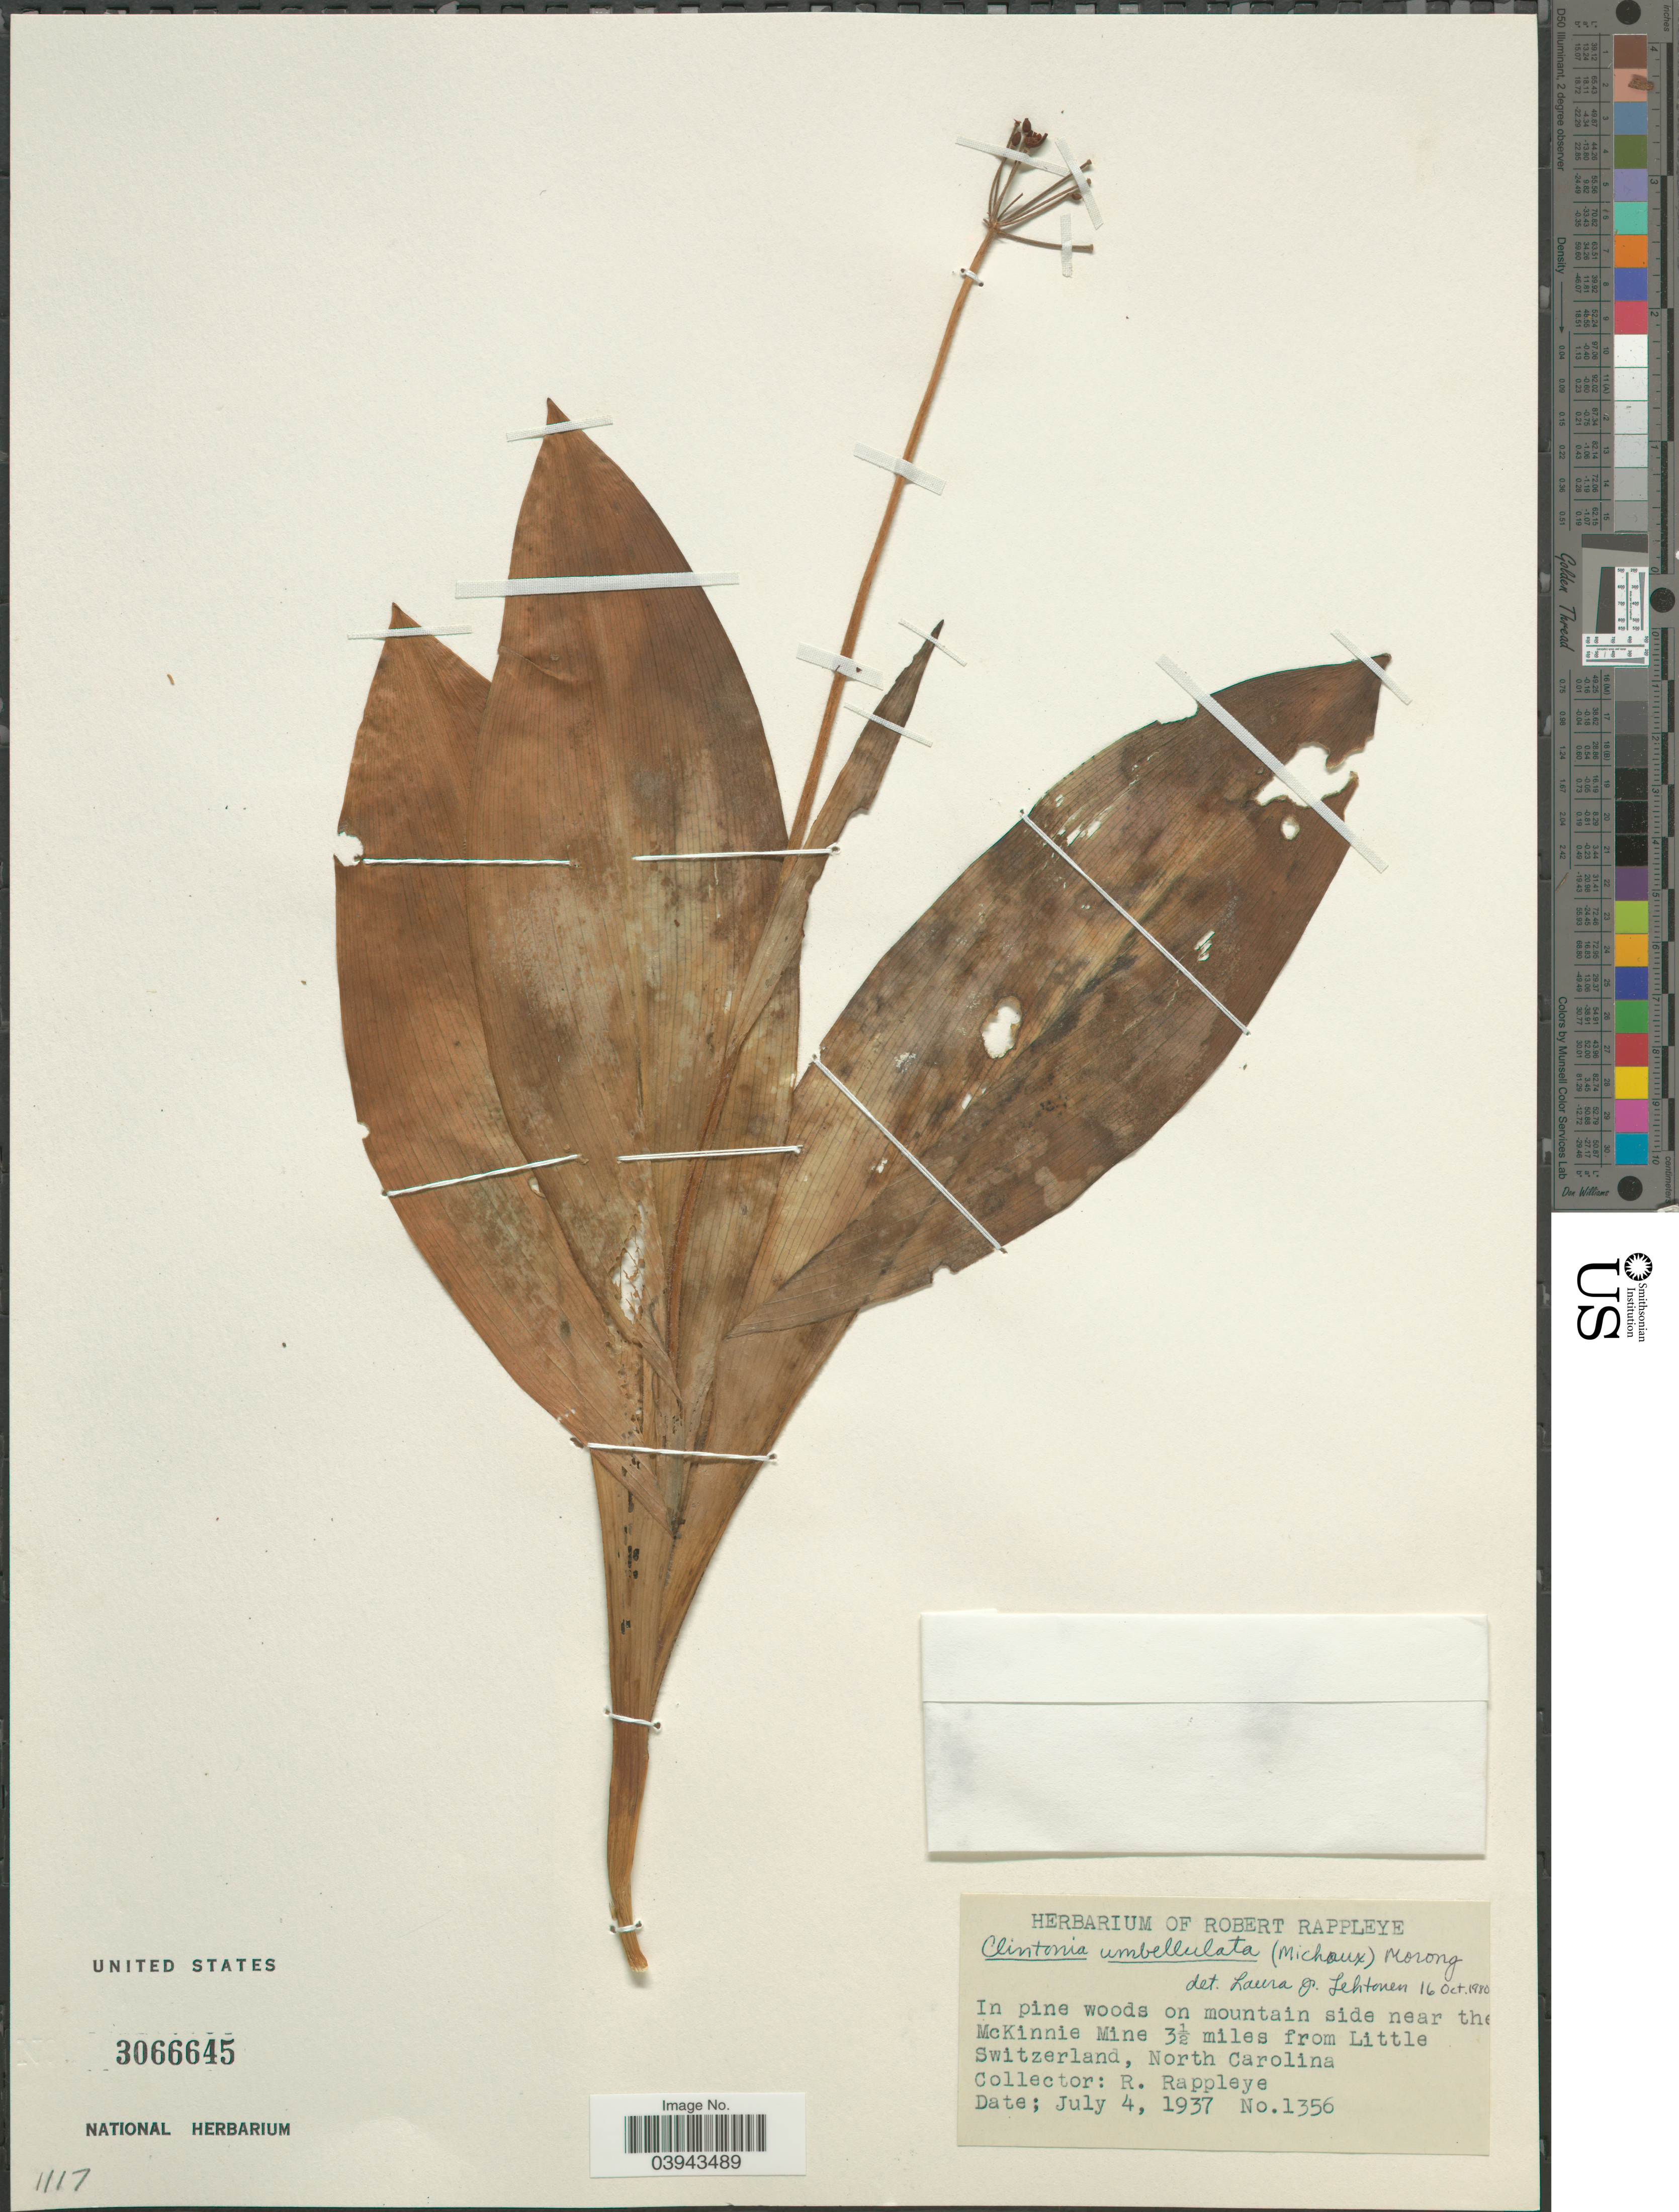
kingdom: Plantae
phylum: Tracheophyta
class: Liliopsida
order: Liliales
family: Liliaceae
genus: Clintonia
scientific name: Clintonia umbellulata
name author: (Michx.) Morong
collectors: R. Rappleye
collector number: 1356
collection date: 1937-07-04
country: United States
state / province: North Carolina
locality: In pine woods on mountain side near the McKinnie Mine 3½ miles from Little Switzerland.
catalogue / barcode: US 3066645